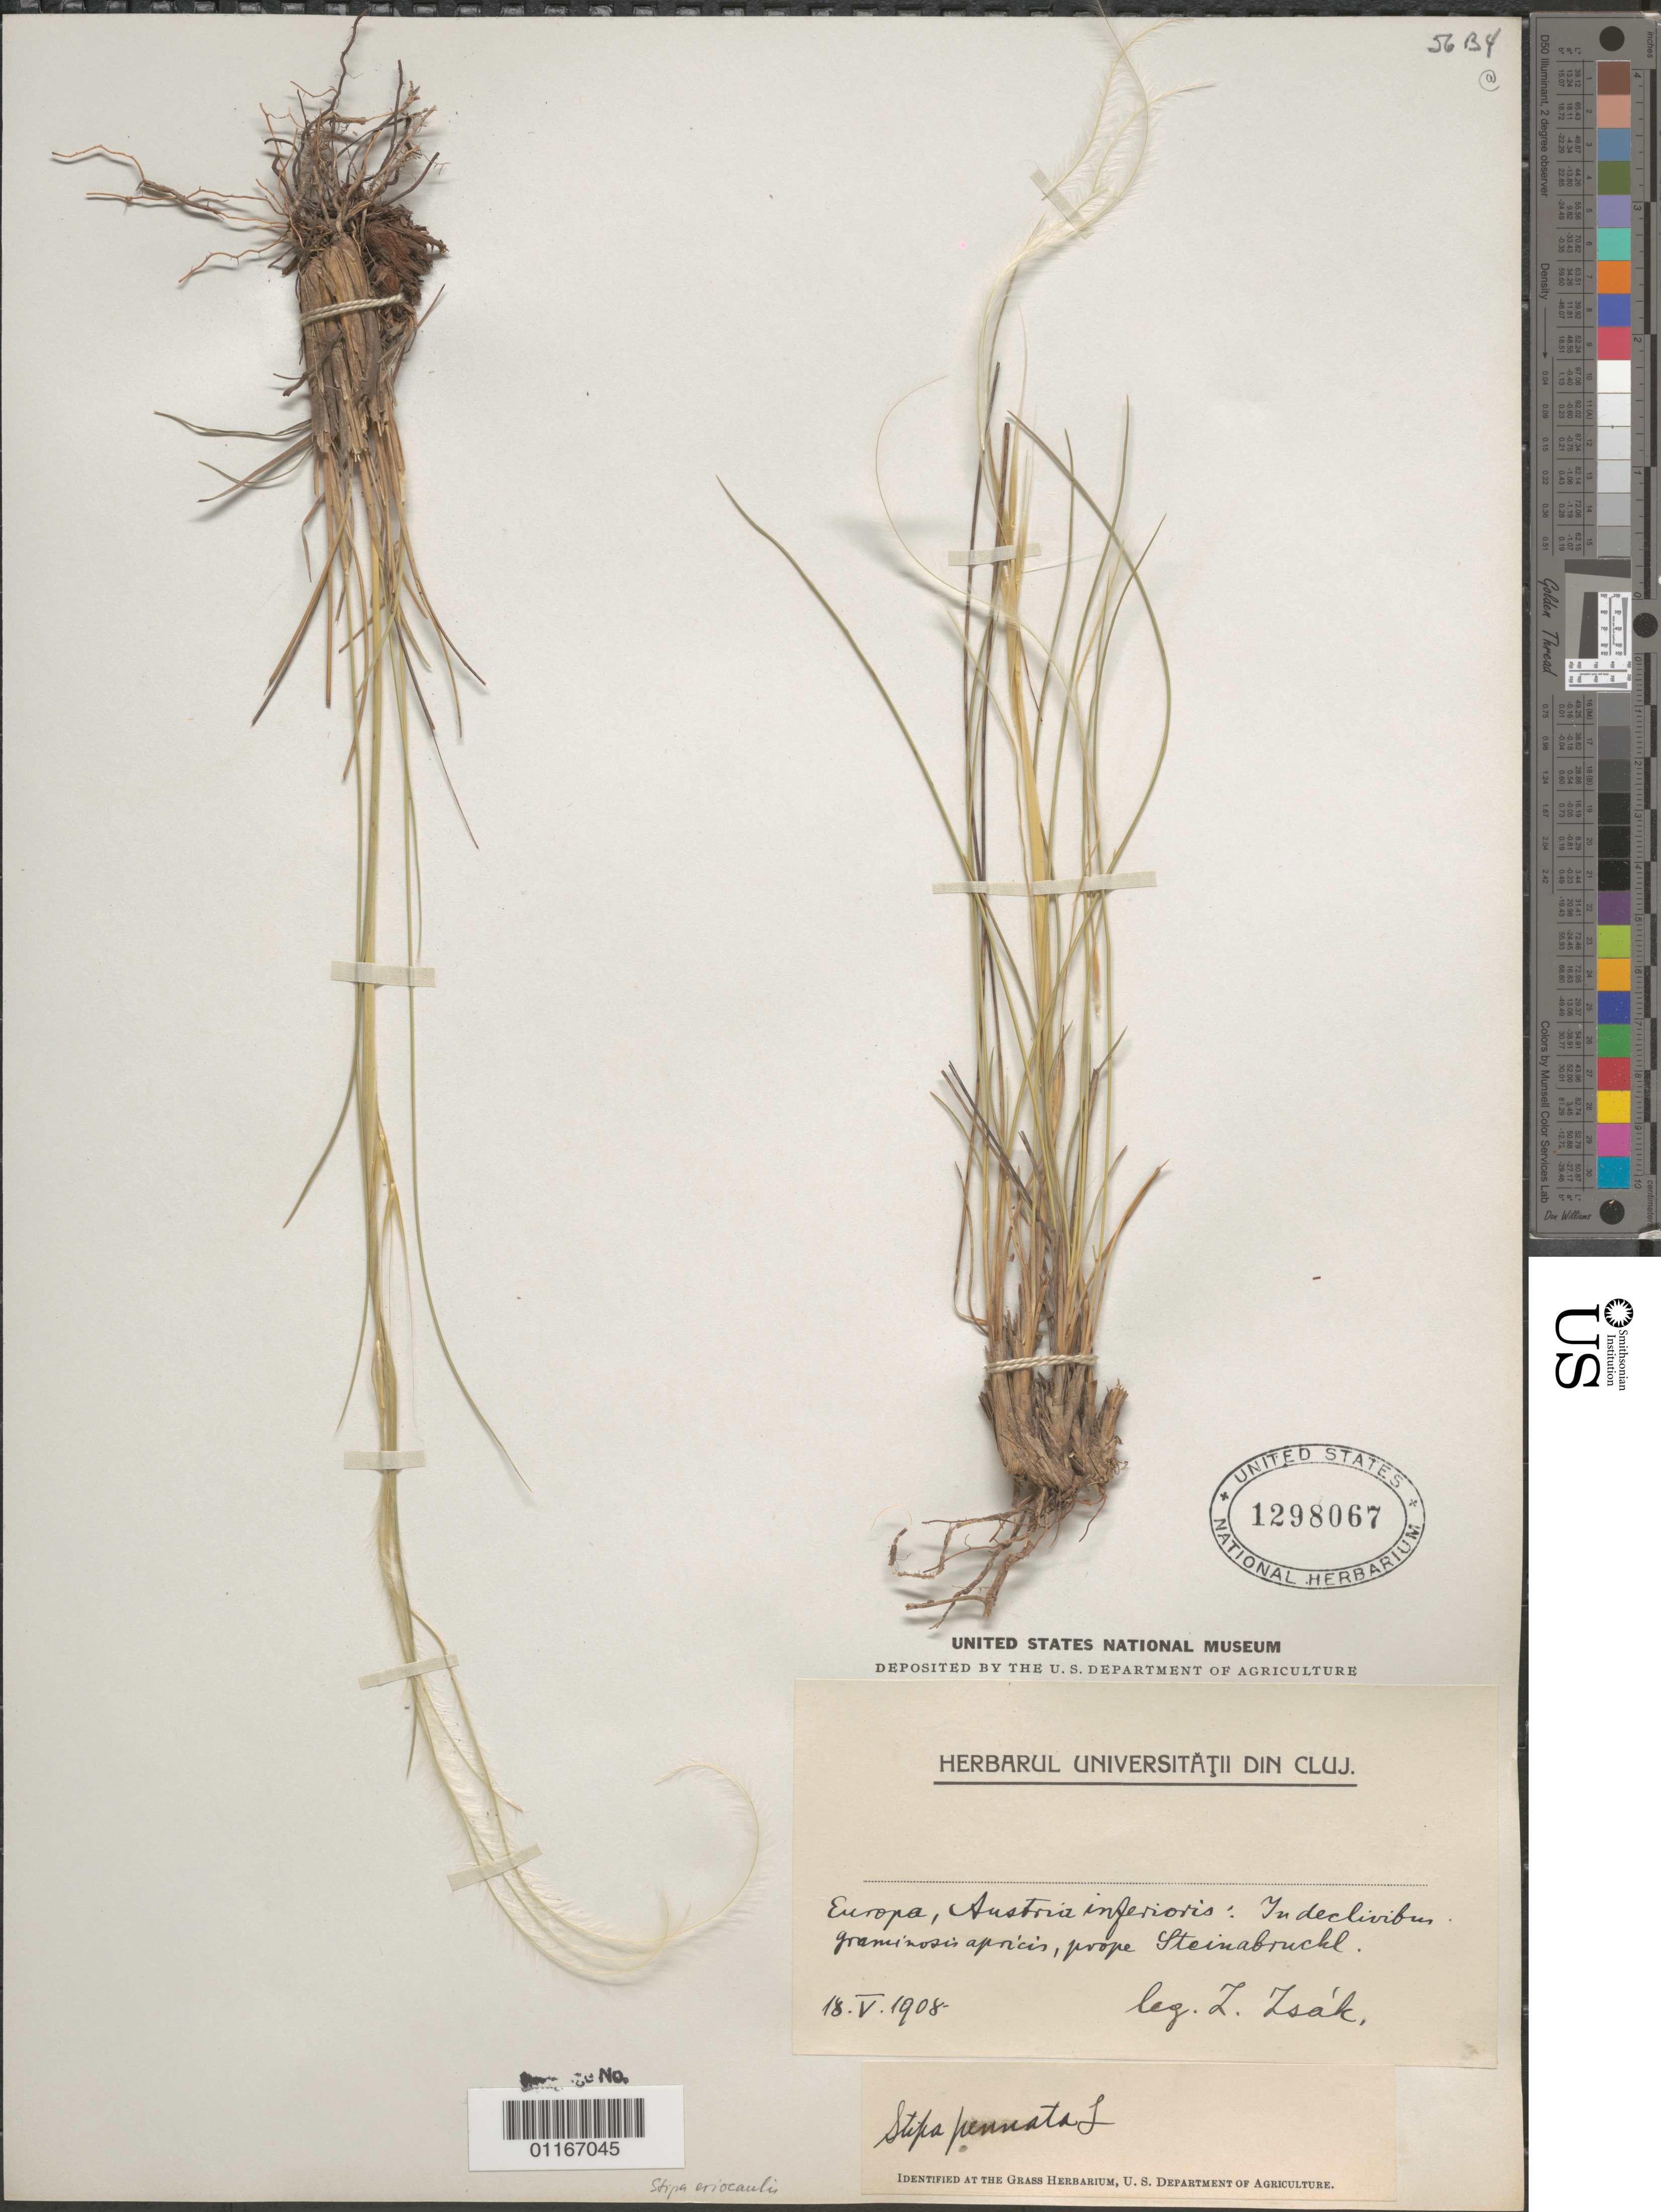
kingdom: Plantae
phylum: Tracheophyta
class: Liliopsida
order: Poales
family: Poaceae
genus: Stipa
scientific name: Stipa pennata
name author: L.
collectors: L. Lsa'k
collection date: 1908-05-18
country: Austria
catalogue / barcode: US 1298067